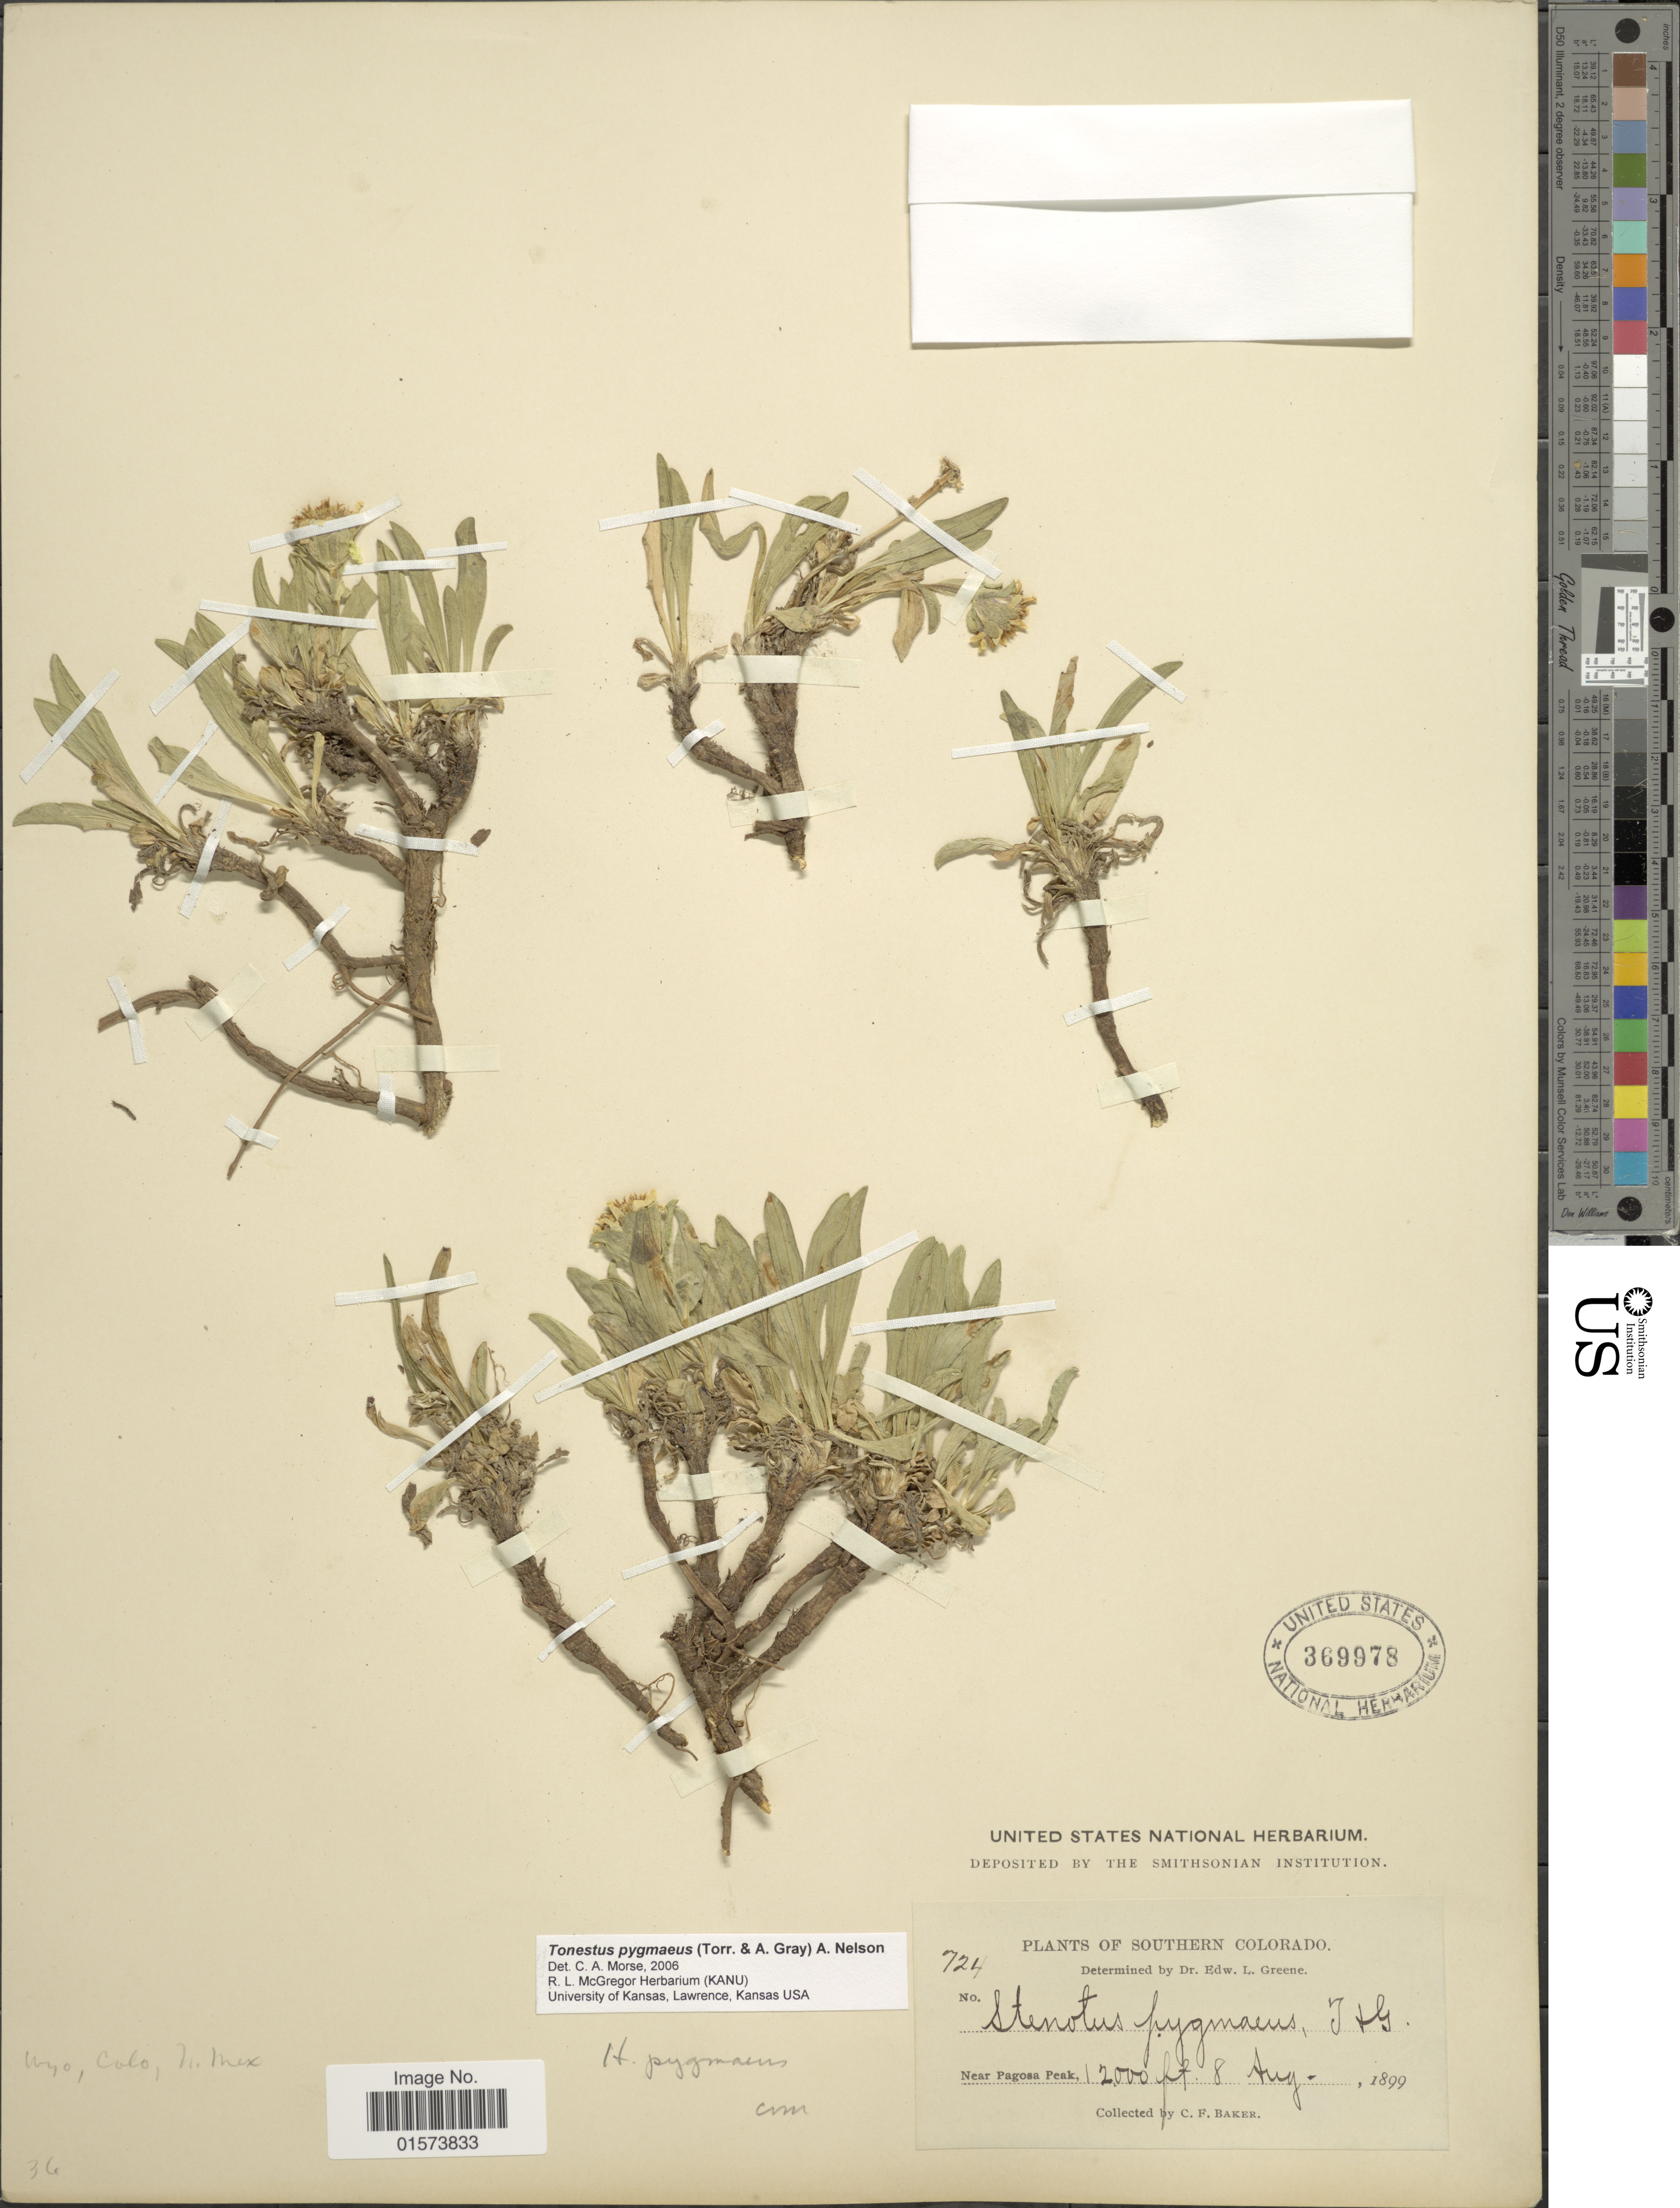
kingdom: Plantae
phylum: Tracheophyta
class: Magnoliopsida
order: Asterales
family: Asteraceae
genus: Tonestus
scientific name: Tonestus pygmaeus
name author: (Torr. & A. Gray) A. Nelson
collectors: C. F. Baker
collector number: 724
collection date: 1899-08-08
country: United States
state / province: Colorado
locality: Southern Colorado, near Pagosa Peak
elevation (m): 3658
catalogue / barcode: US 369978